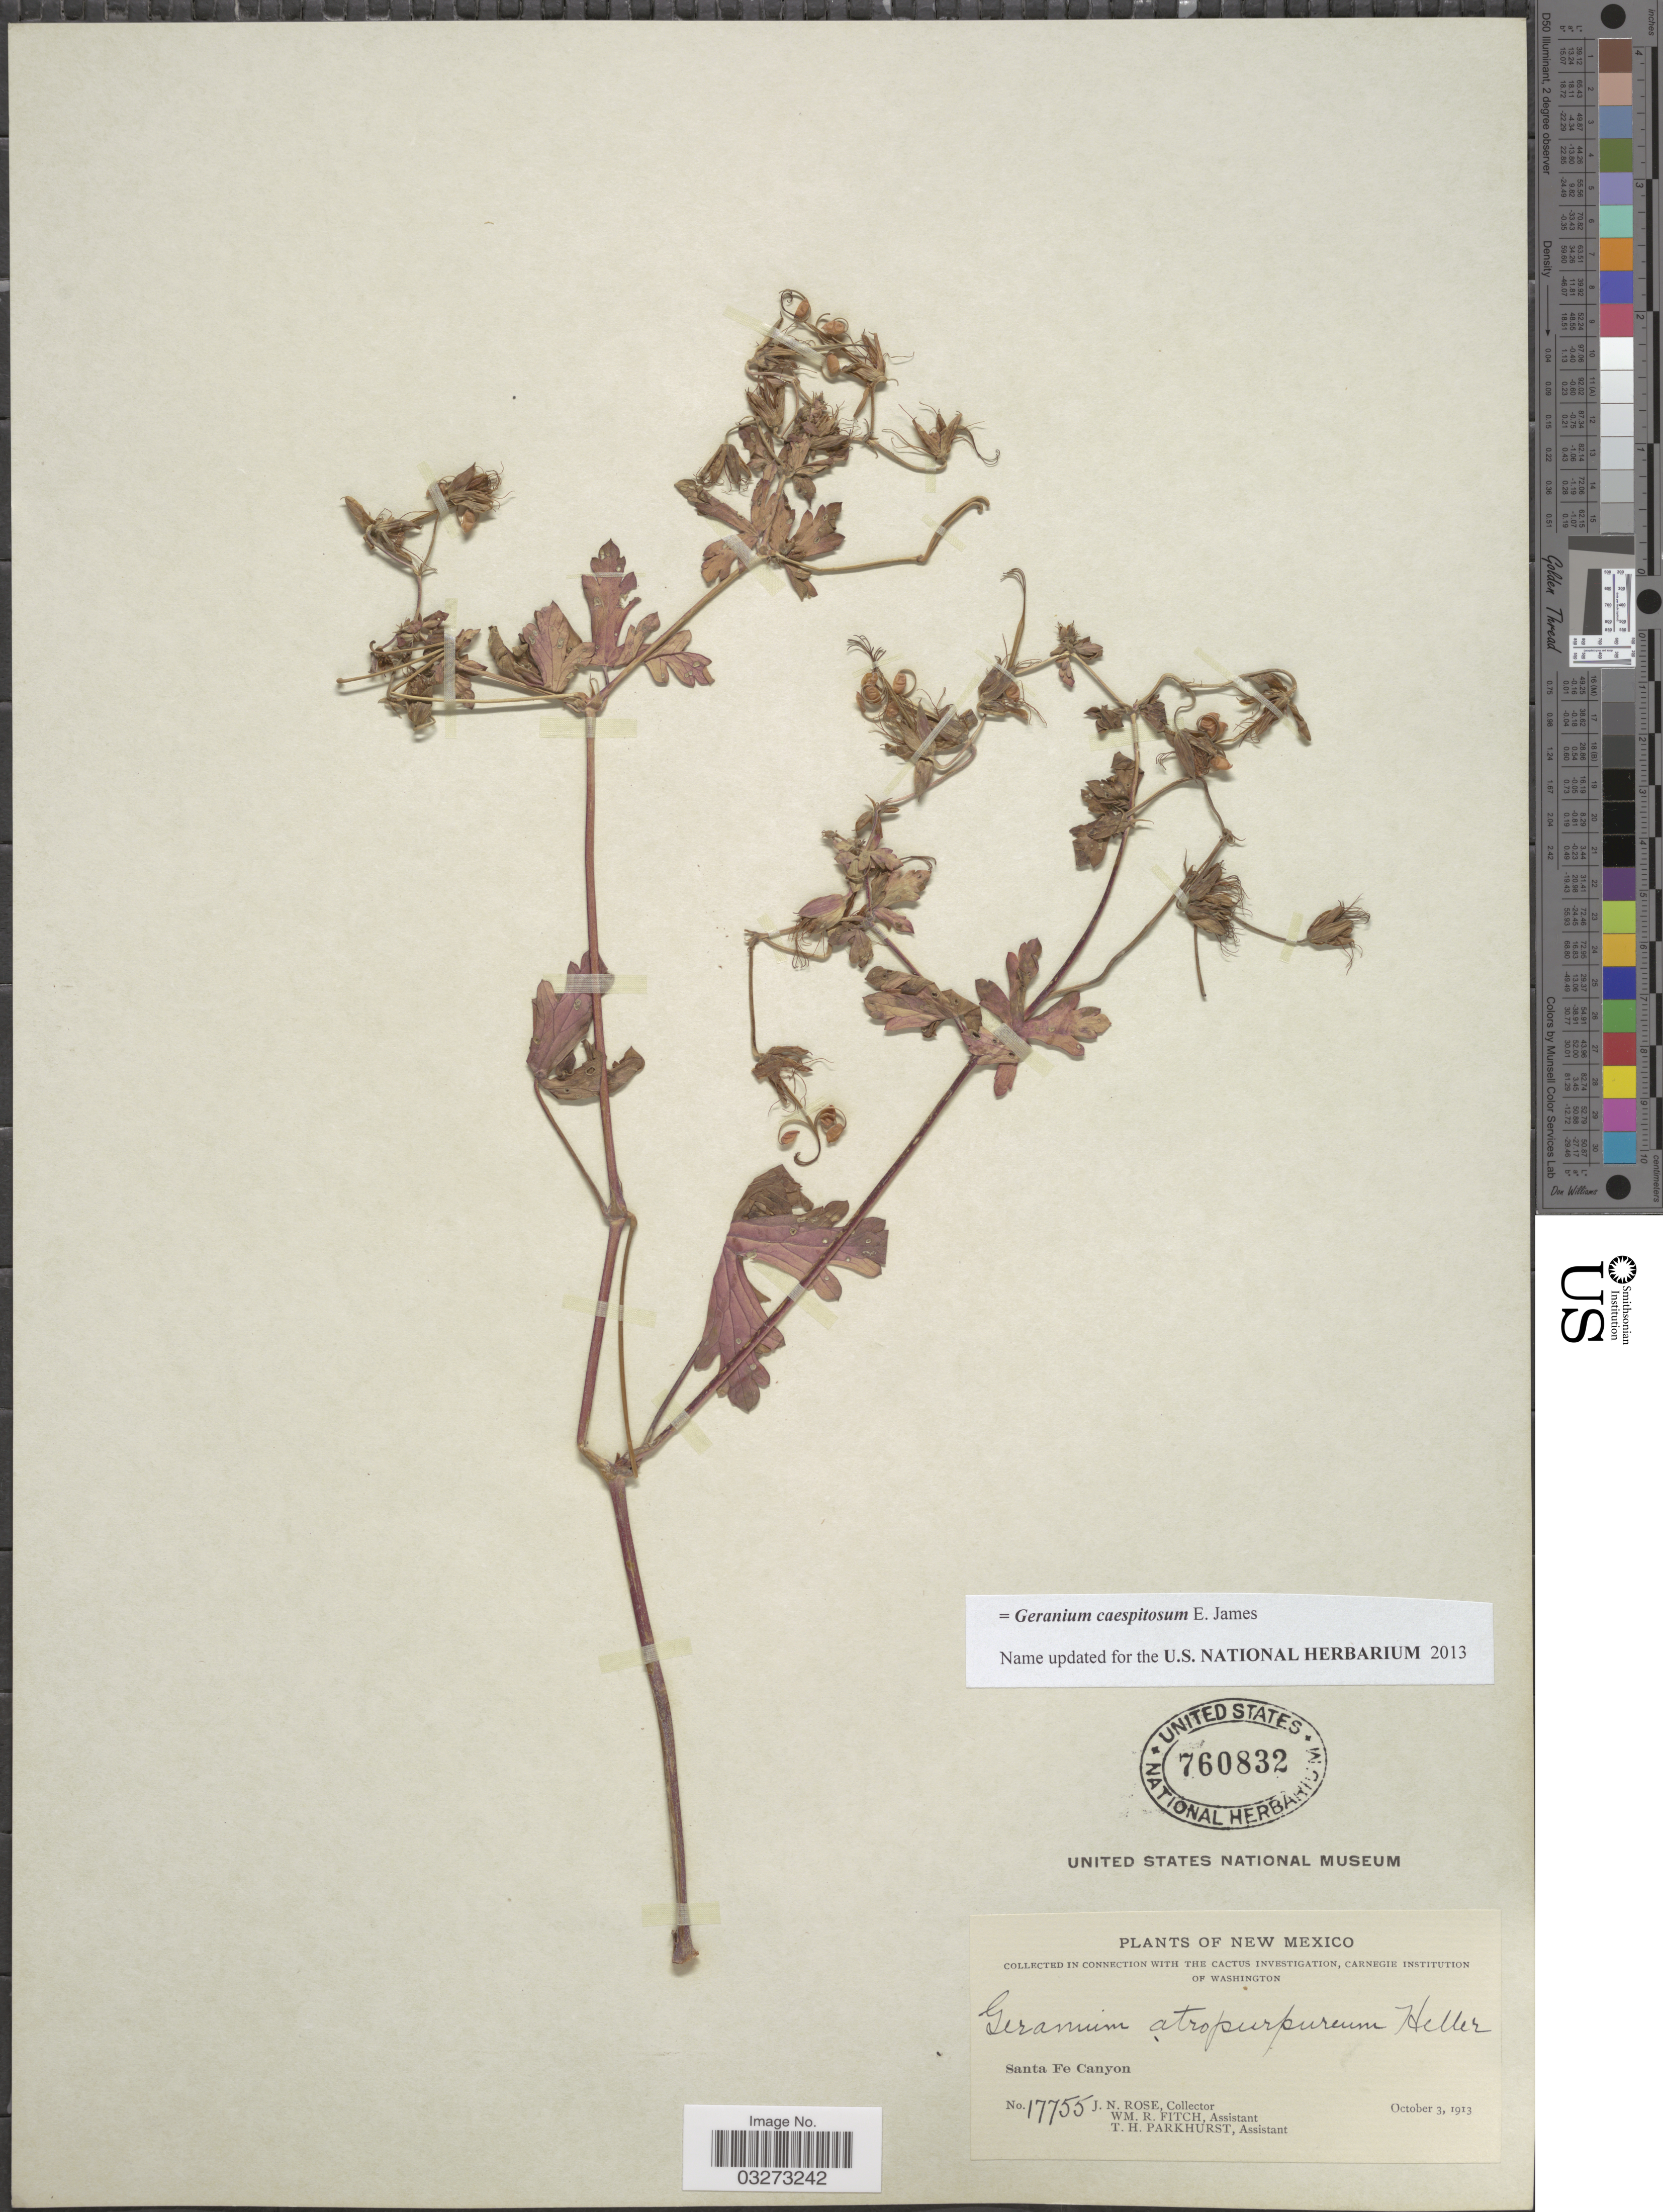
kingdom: Plantae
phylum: Tracheophyta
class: Magnoliopsida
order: Geraniales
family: Geraniaceae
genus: Geranium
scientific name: Geranium caespitosum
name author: E. James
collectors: J. N. Rose, W. R. Fitch & T. Parkhurst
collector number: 17755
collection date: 1913-10-03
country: United States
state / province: New Mexico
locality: Santa Fe Canyon.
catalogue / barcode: US 760832